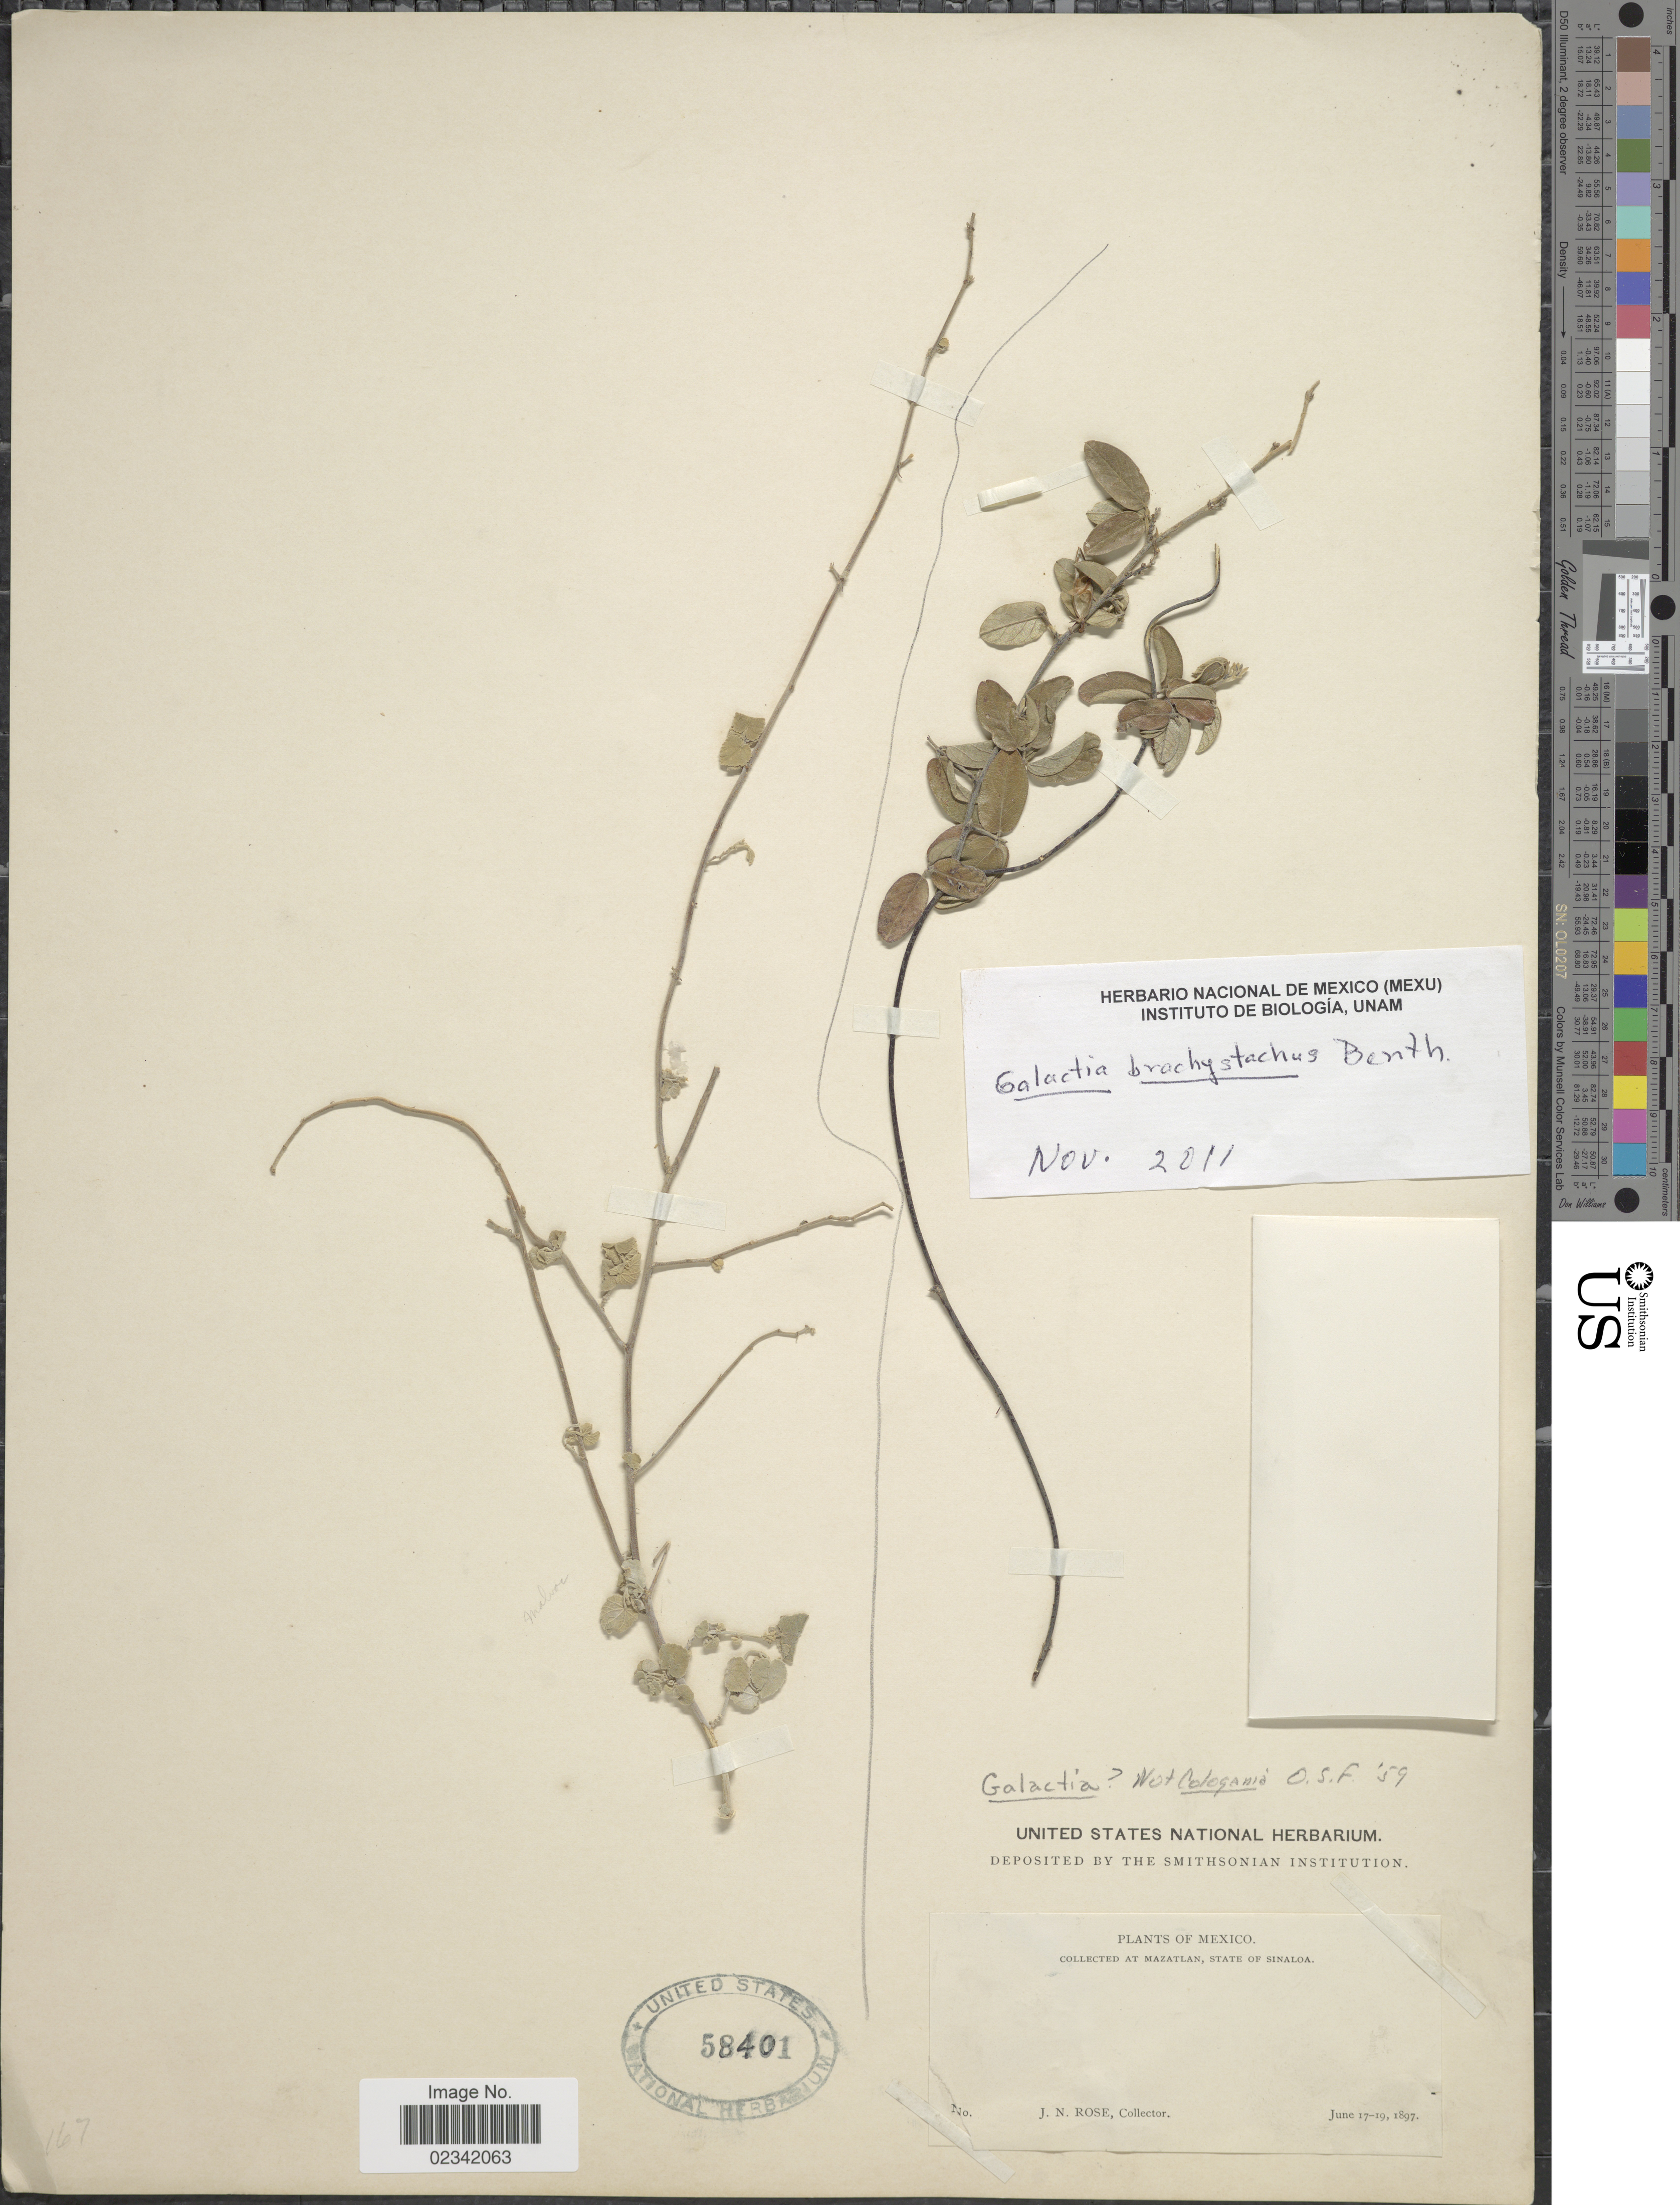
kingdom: Plantae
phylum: Tracheophyta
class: Magnoliopsida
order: Fabales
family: Fabaceae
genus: Nanogalactia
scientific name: Nanogalactia brachystachys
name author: (Benth.) L.P. Queiroz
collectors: J. N. Rose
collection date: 1897-06-17/1897-06-19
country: Mexico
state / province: Sinaloa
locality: At Mazatlan, State of Jalisco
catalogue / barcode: US 58401